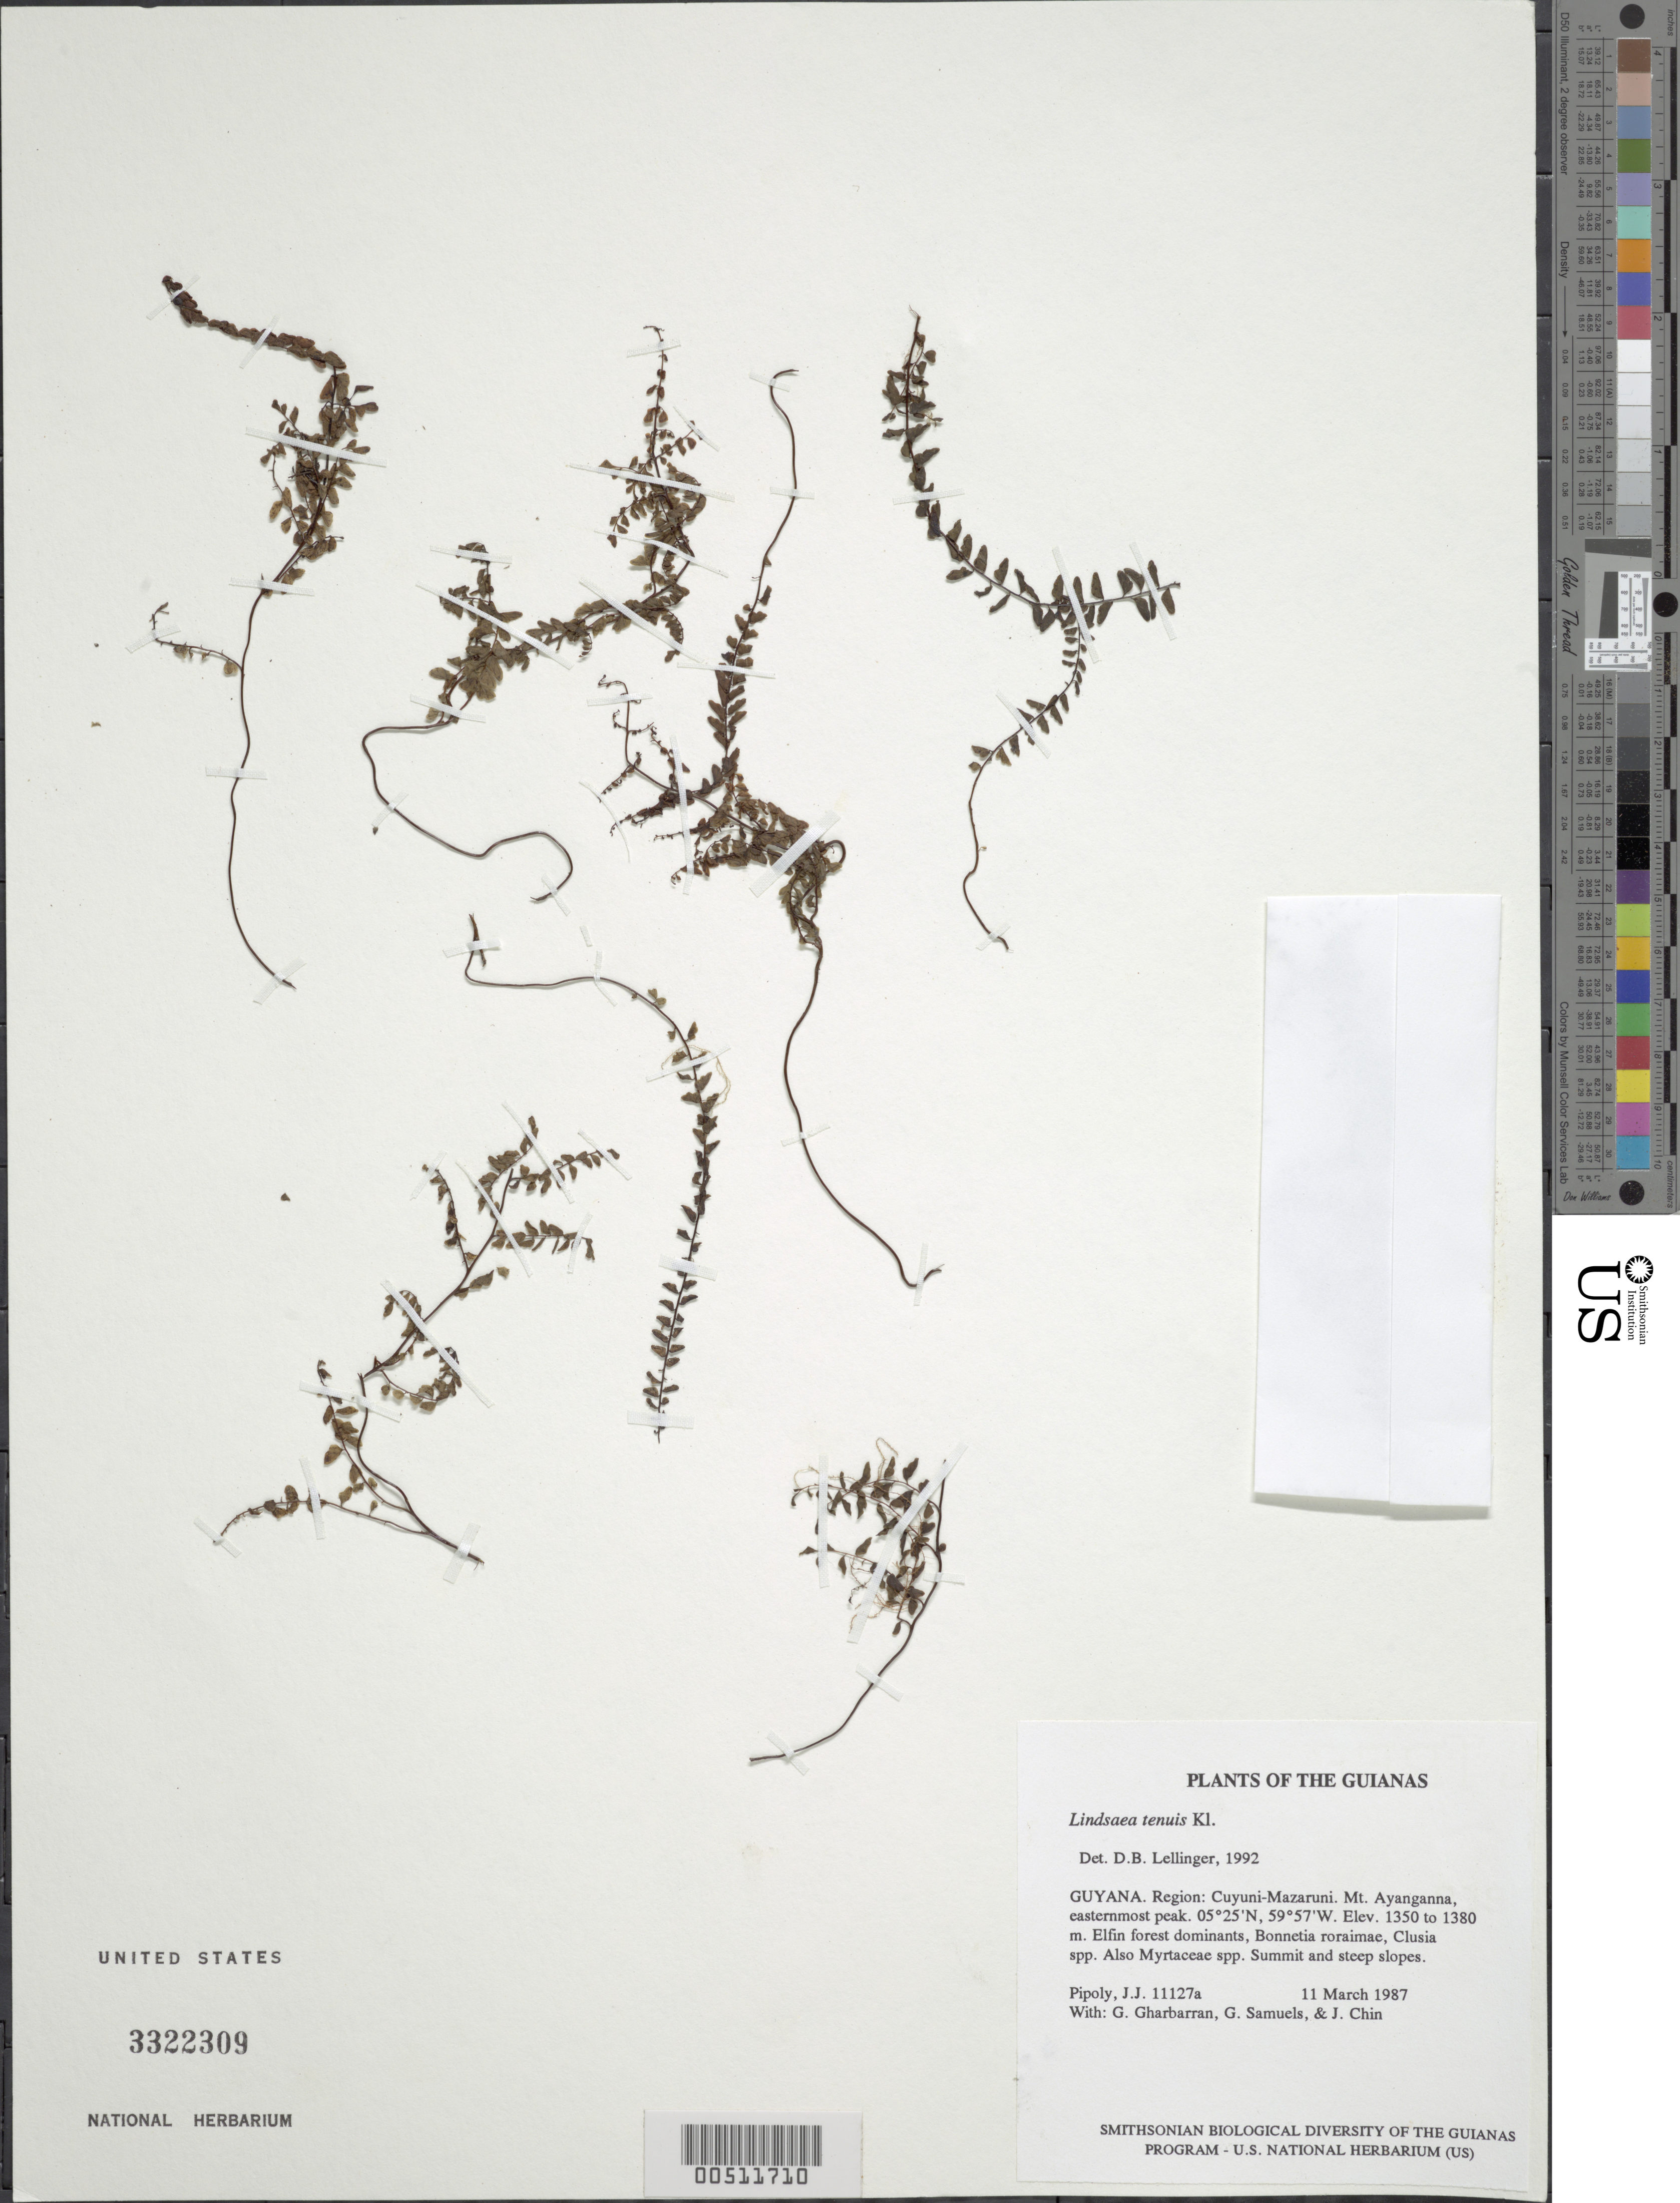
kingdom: Plantae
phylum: Tracheophyta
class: Polypodiopsida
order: Polypodiales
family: Lindsaeaceae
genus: Lindsaea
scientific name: Lindsaea tenuis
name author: Klotzsch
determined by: Lellinger, David B., (BOT), Smithsonian Institution - National Museum of Natural History (UNITED STATES)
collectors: J. J. Pipoly, G. Gharbarran, G. Samuels & J. Chin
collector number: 11127 a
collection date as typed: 11 March 1987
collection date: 1987-03-11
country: Guyana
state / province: Cuyuni-Mazaruni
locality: Mt. Ayanganna, easternmost peak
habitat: Summit and steep slopes. Elfin forest dominated by Bonnetia roraimae, Clusia spp., various Myrtaceae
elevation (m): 1350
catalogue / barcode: US 3322309